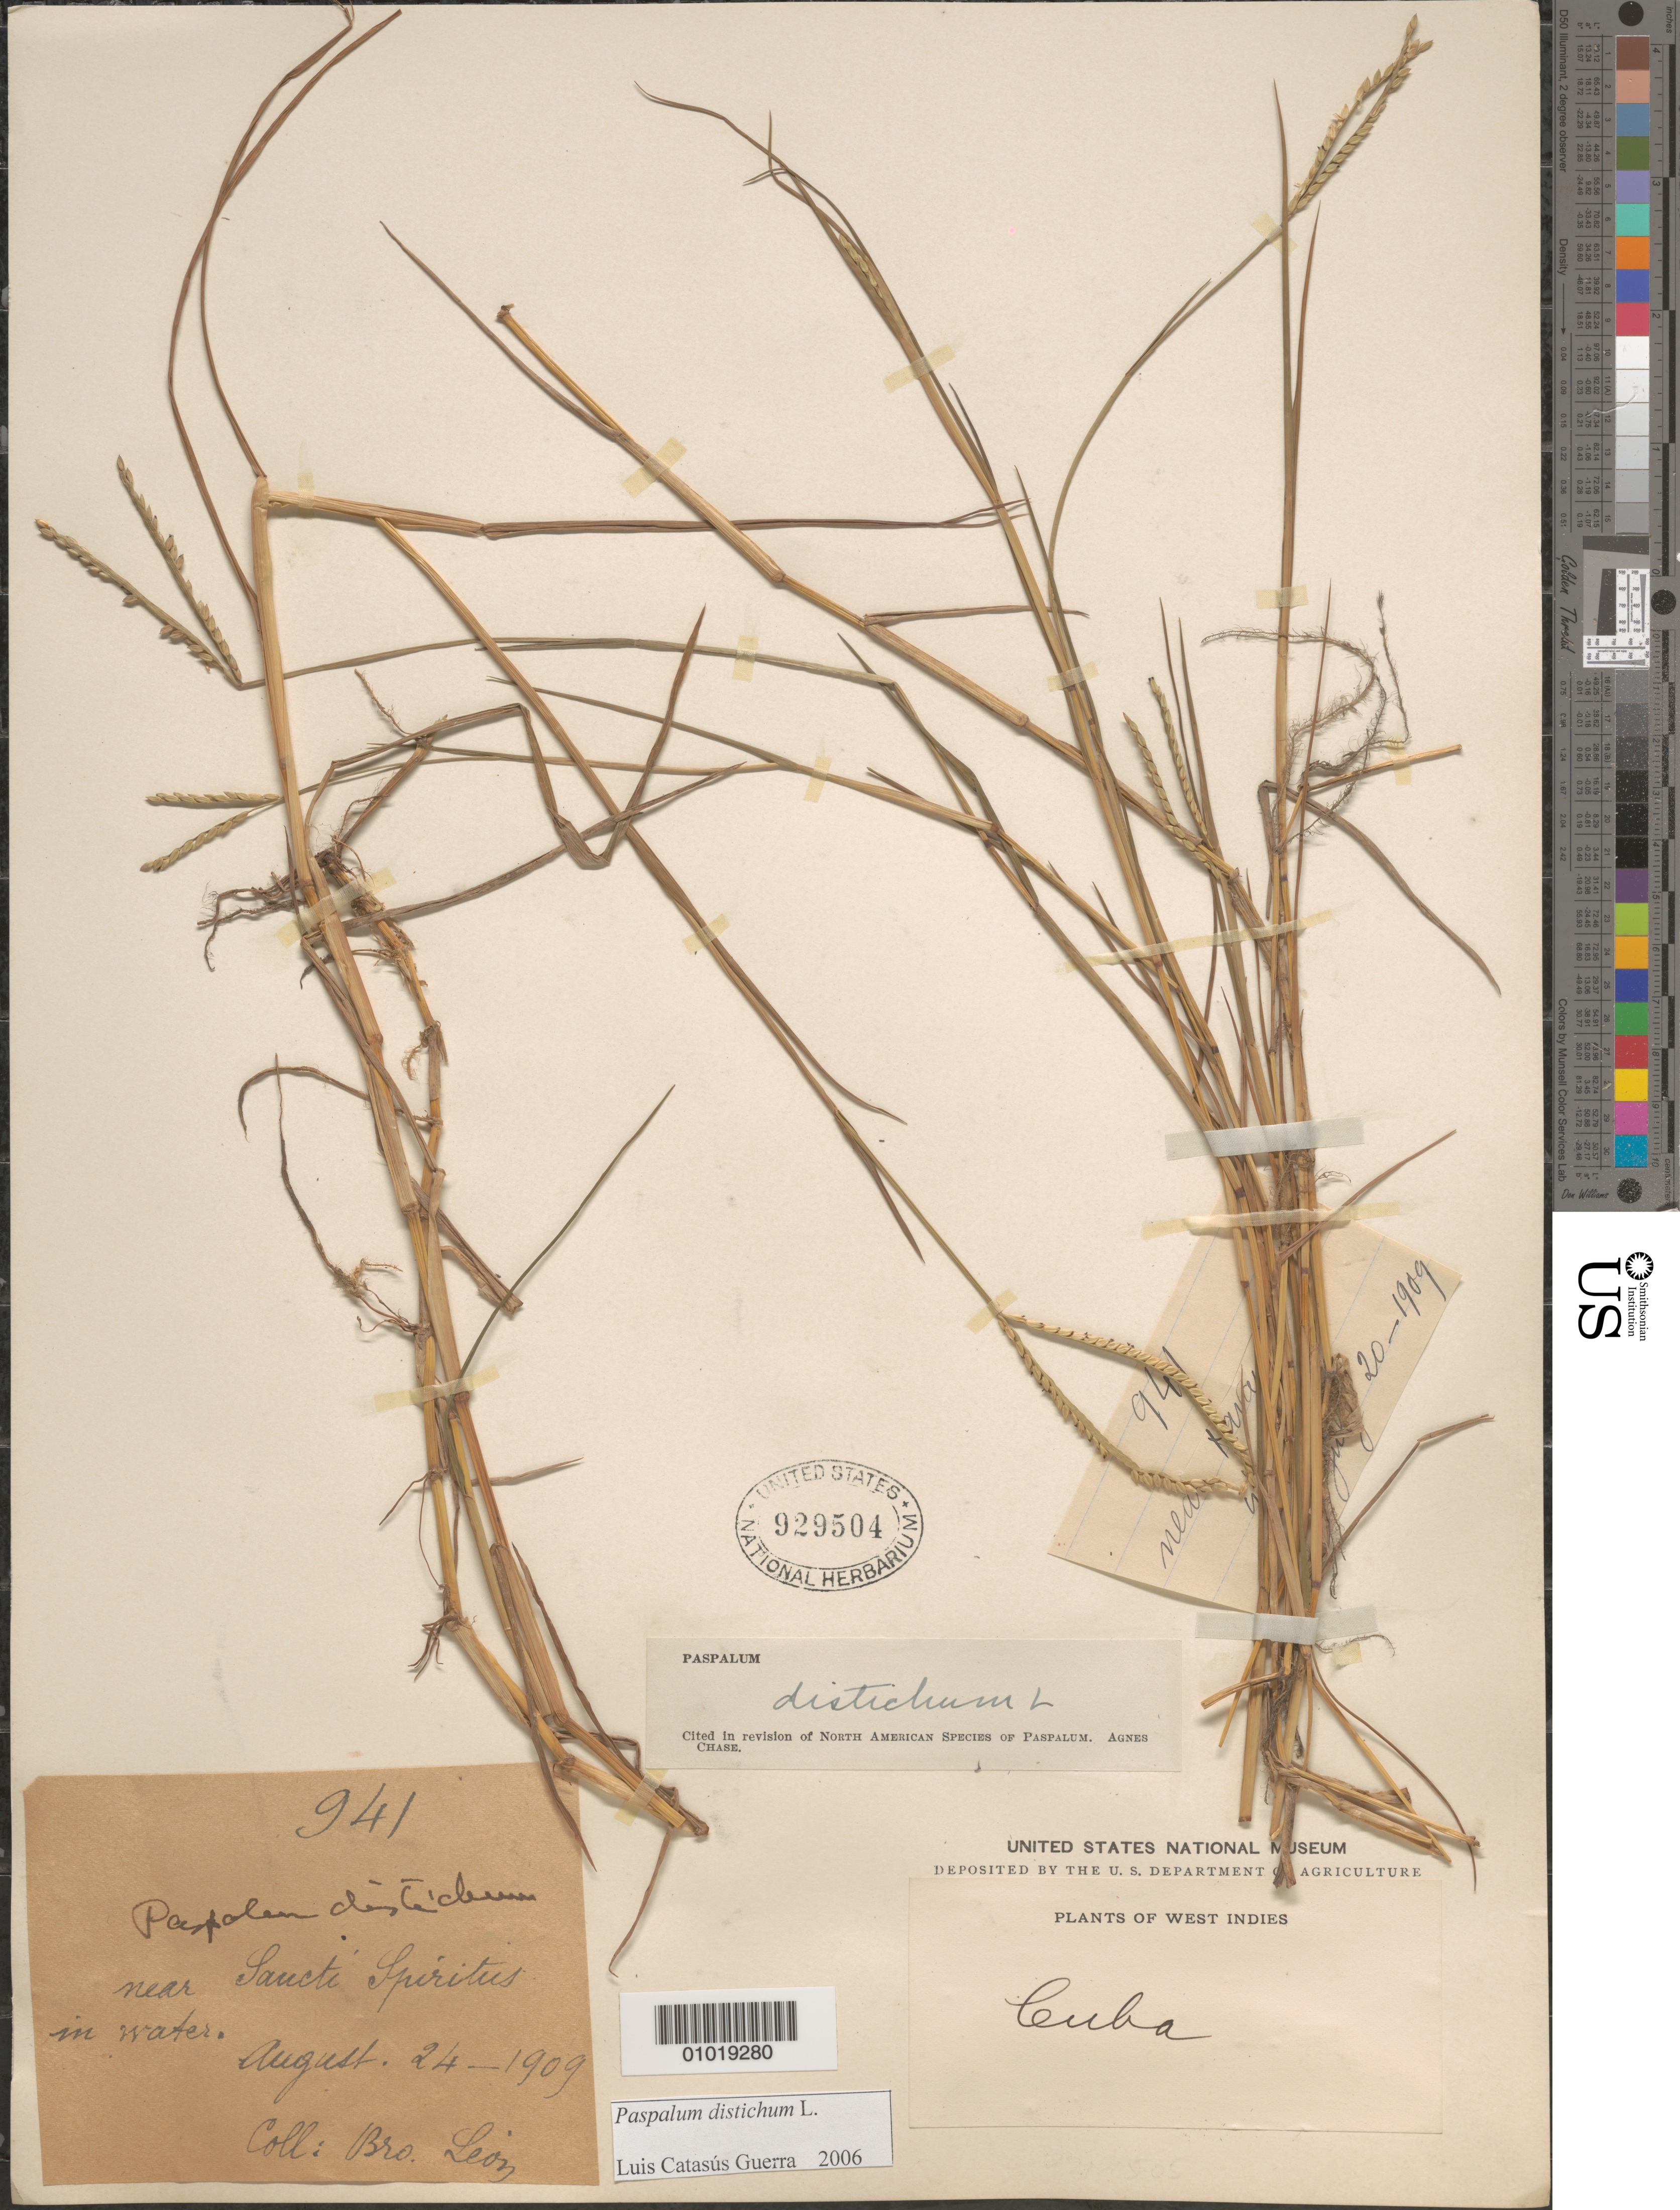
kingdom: Plantae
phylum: Tracheophyta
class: Liliopsida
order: Poales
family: Poaceae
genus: Paspalum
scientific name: Paspalum distichum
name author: L.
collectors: J. León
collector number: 941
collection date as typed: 24 Aug 1909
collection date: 1909-08-24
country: Cuba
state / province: Sancti Spiritus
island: Cuba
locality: near Sancti Spiritus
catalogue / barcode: US 929504